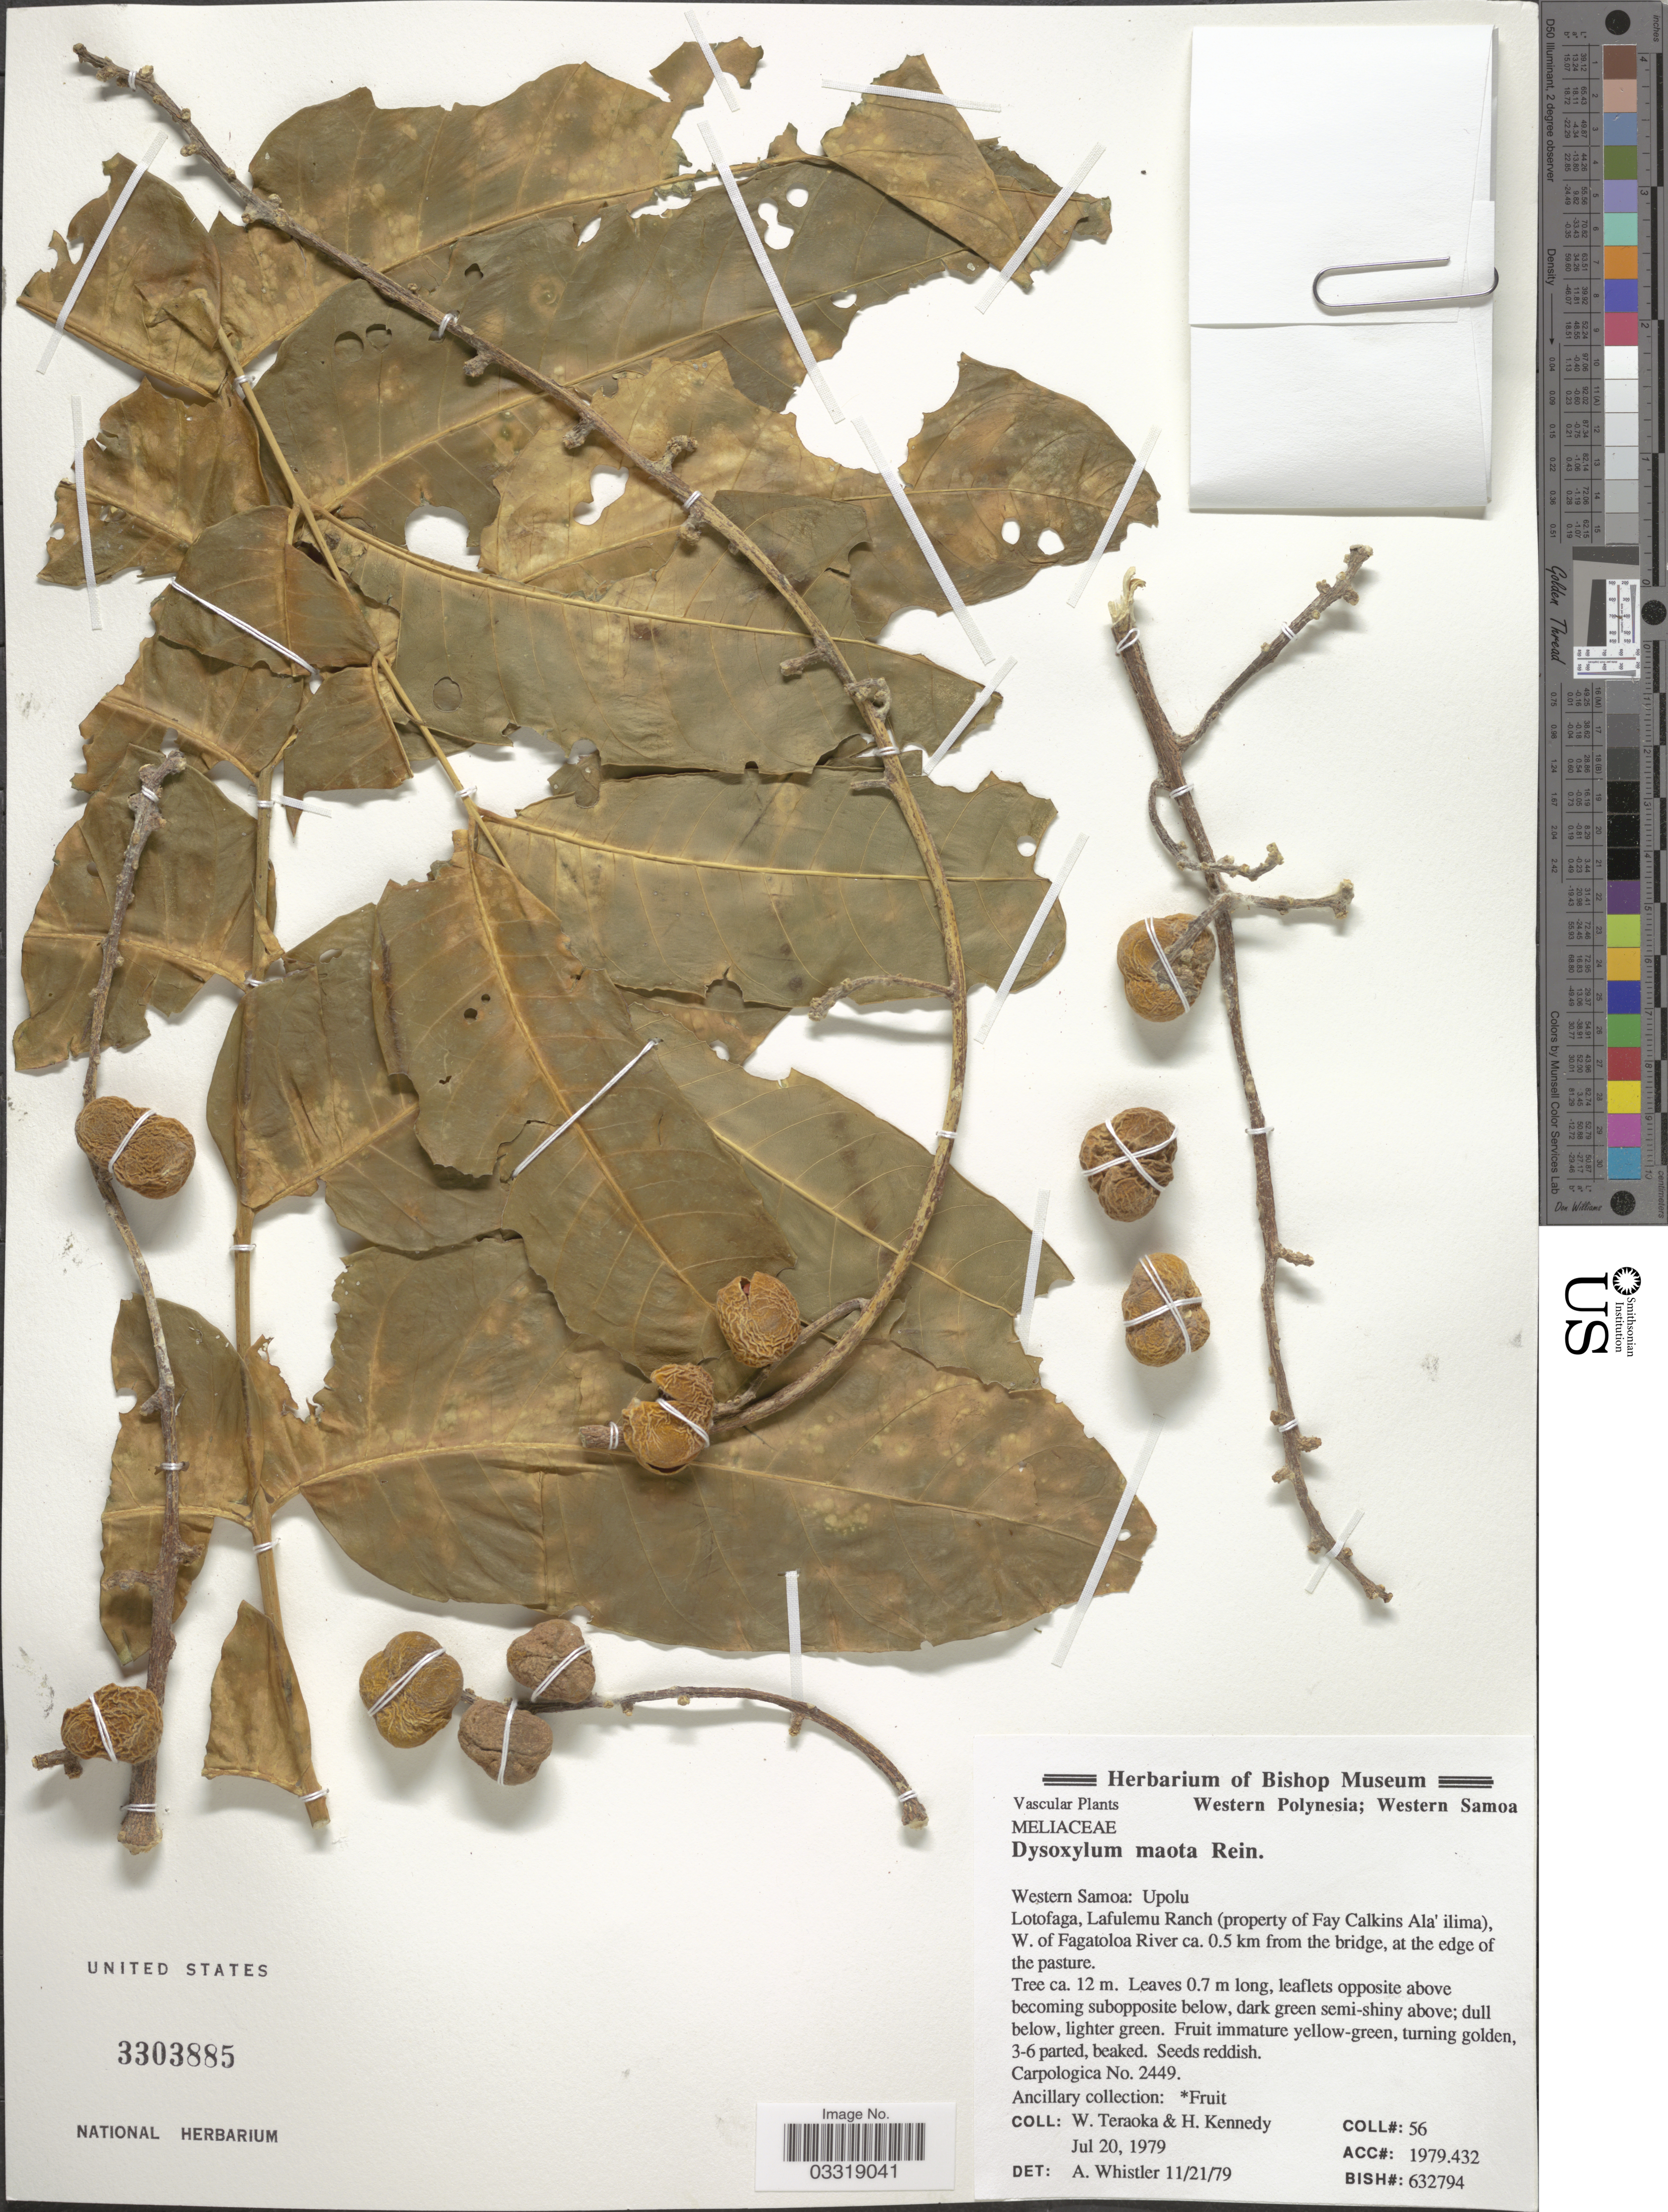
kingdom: Plantae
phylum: Tracheophyta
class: Magnoliopsida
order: Sapindales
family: Meliaceae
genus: Didymocheton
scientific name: Didymocheton gaudichaudianus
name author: A. Juss.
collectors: W. Teraoka & H. Kennedy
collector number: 56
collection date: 1979-07-20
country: Samoa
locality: Upolu. Lotofaga, Lafulemu Ranch (property of Fay Calkins Ala'ilima), W. of Fagatoloa River ca. 0.5 km from the bridge.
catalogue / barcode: US 3303885